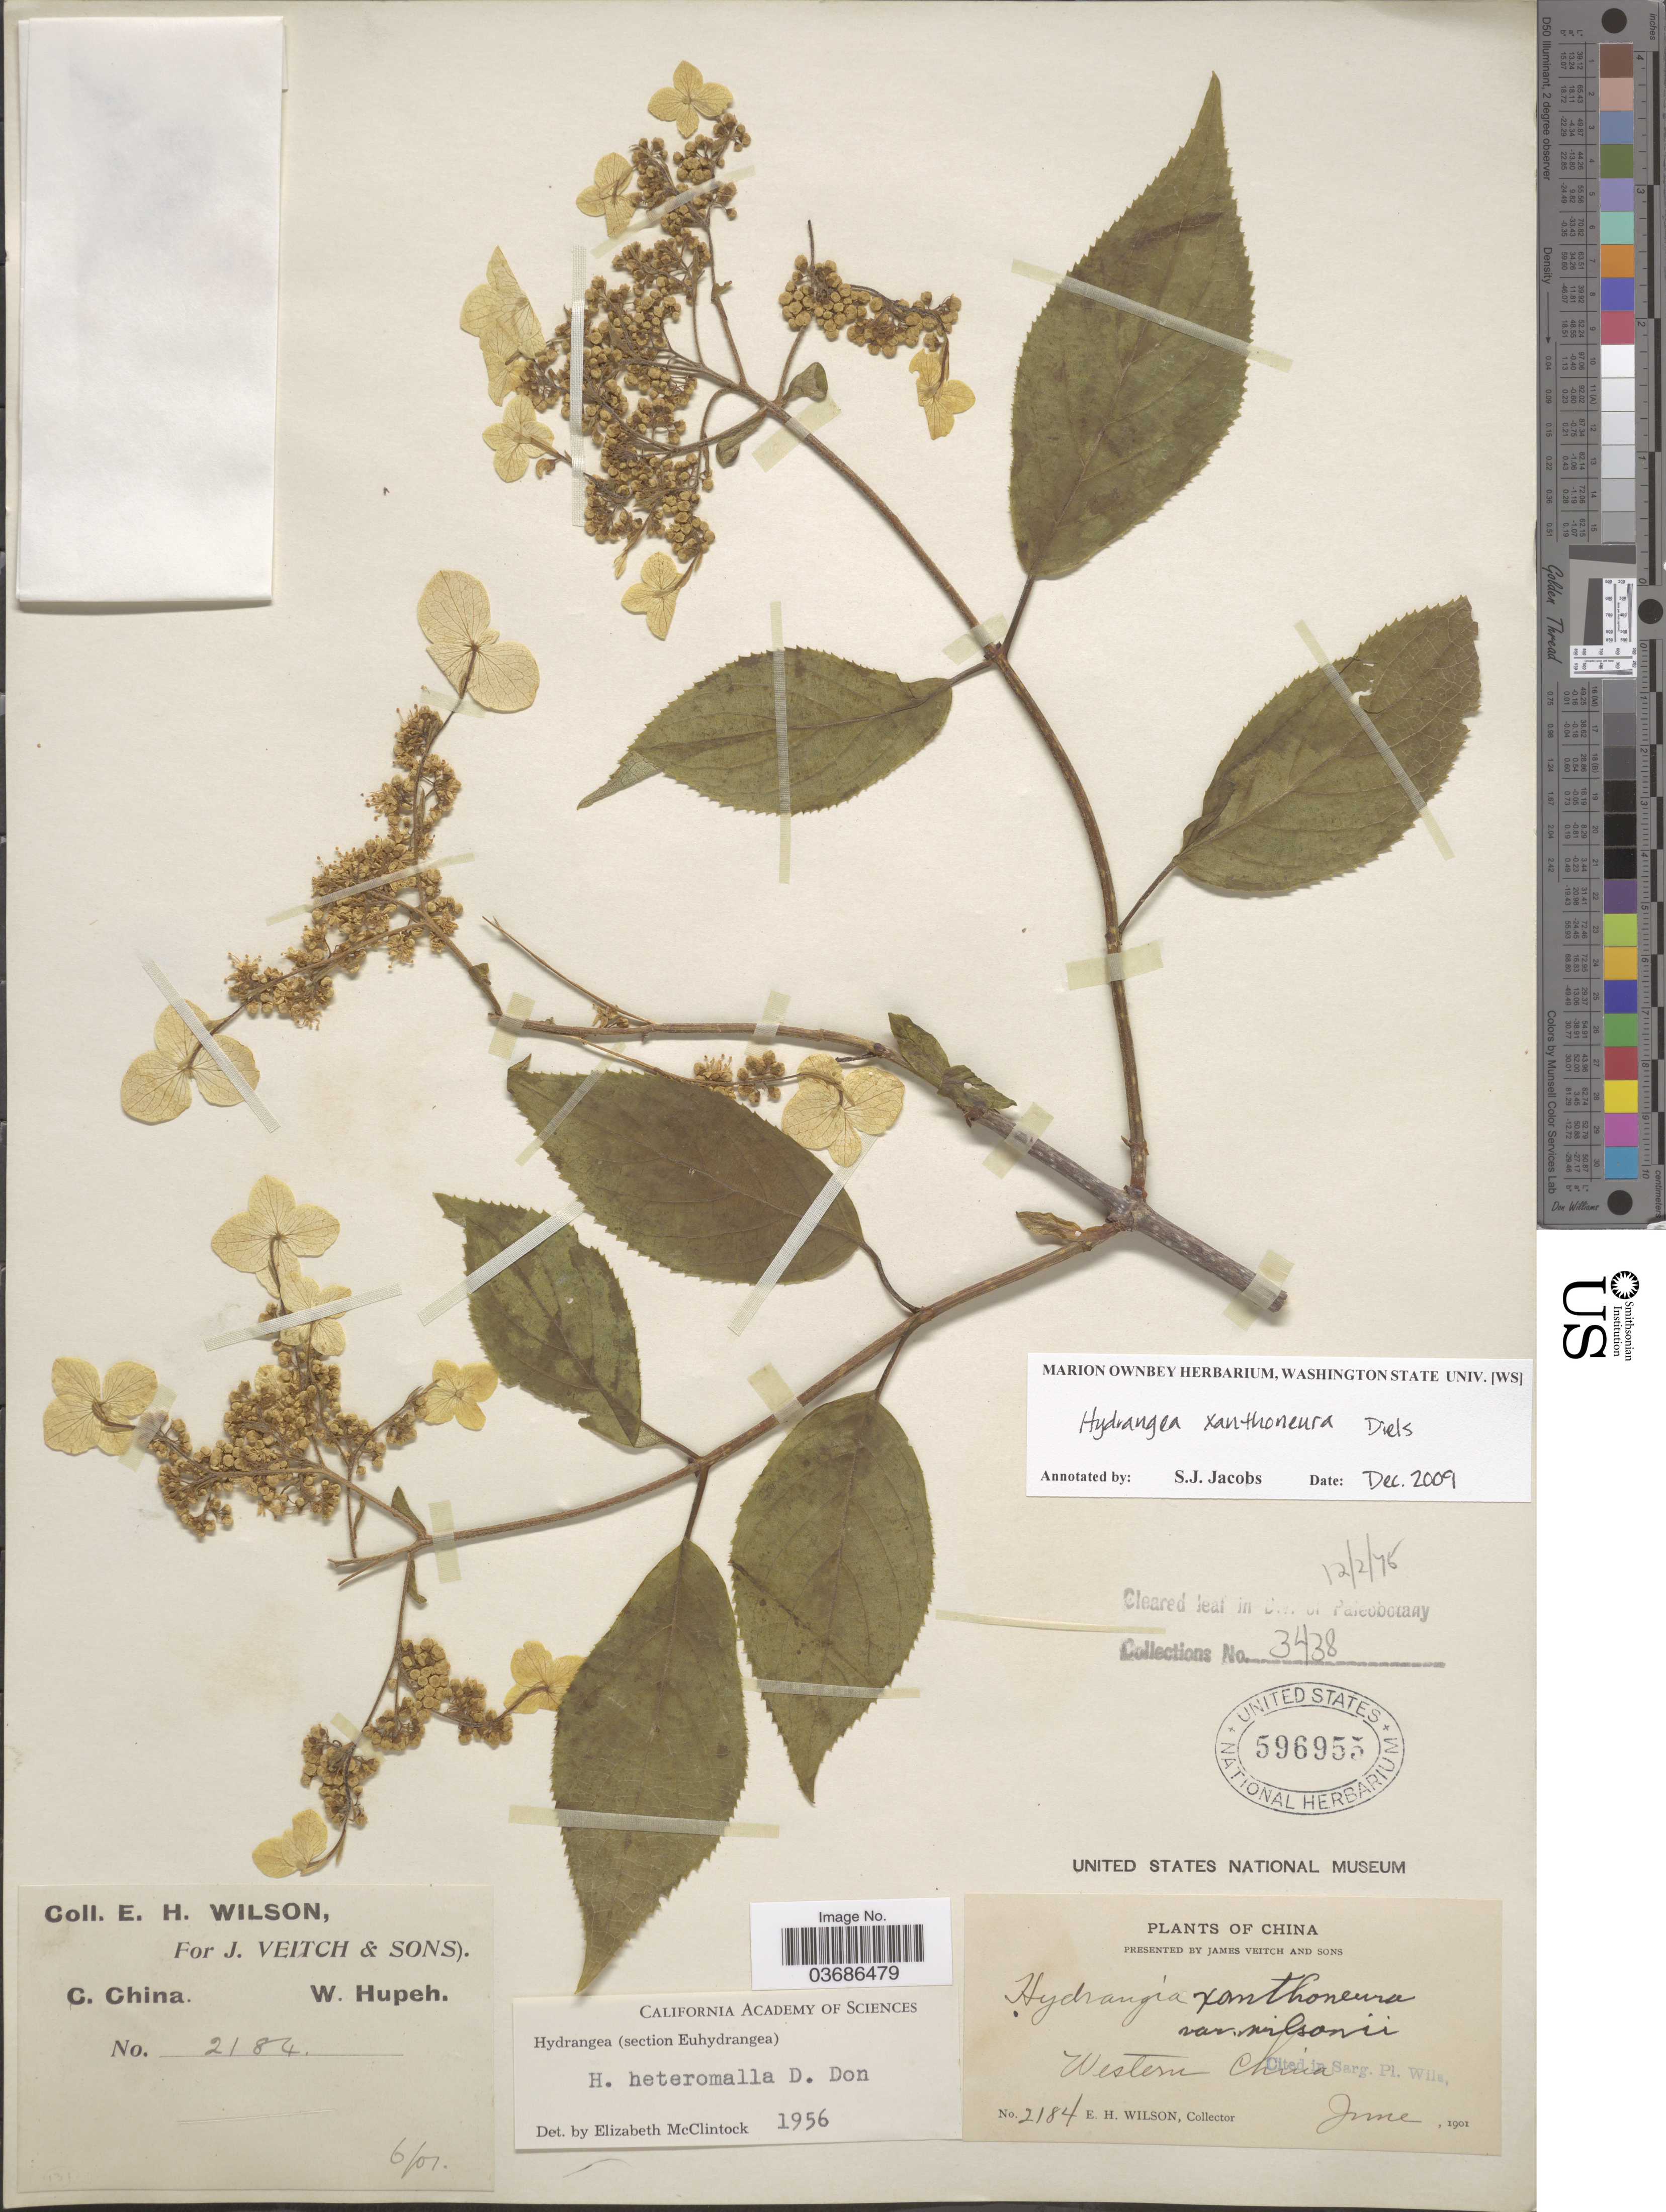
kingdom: Plantae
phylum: Tracheophyta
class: Magnoliopsida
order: Cornales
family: Hydrangeaceae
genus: Hydrangea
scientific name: Hydrangea xanthoneura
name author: Diels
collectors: E. Wilson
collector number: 2184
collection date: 1901-06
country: China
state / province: Hubei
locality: Western China. C. China. W. Hupeh.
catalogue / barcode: US 596955